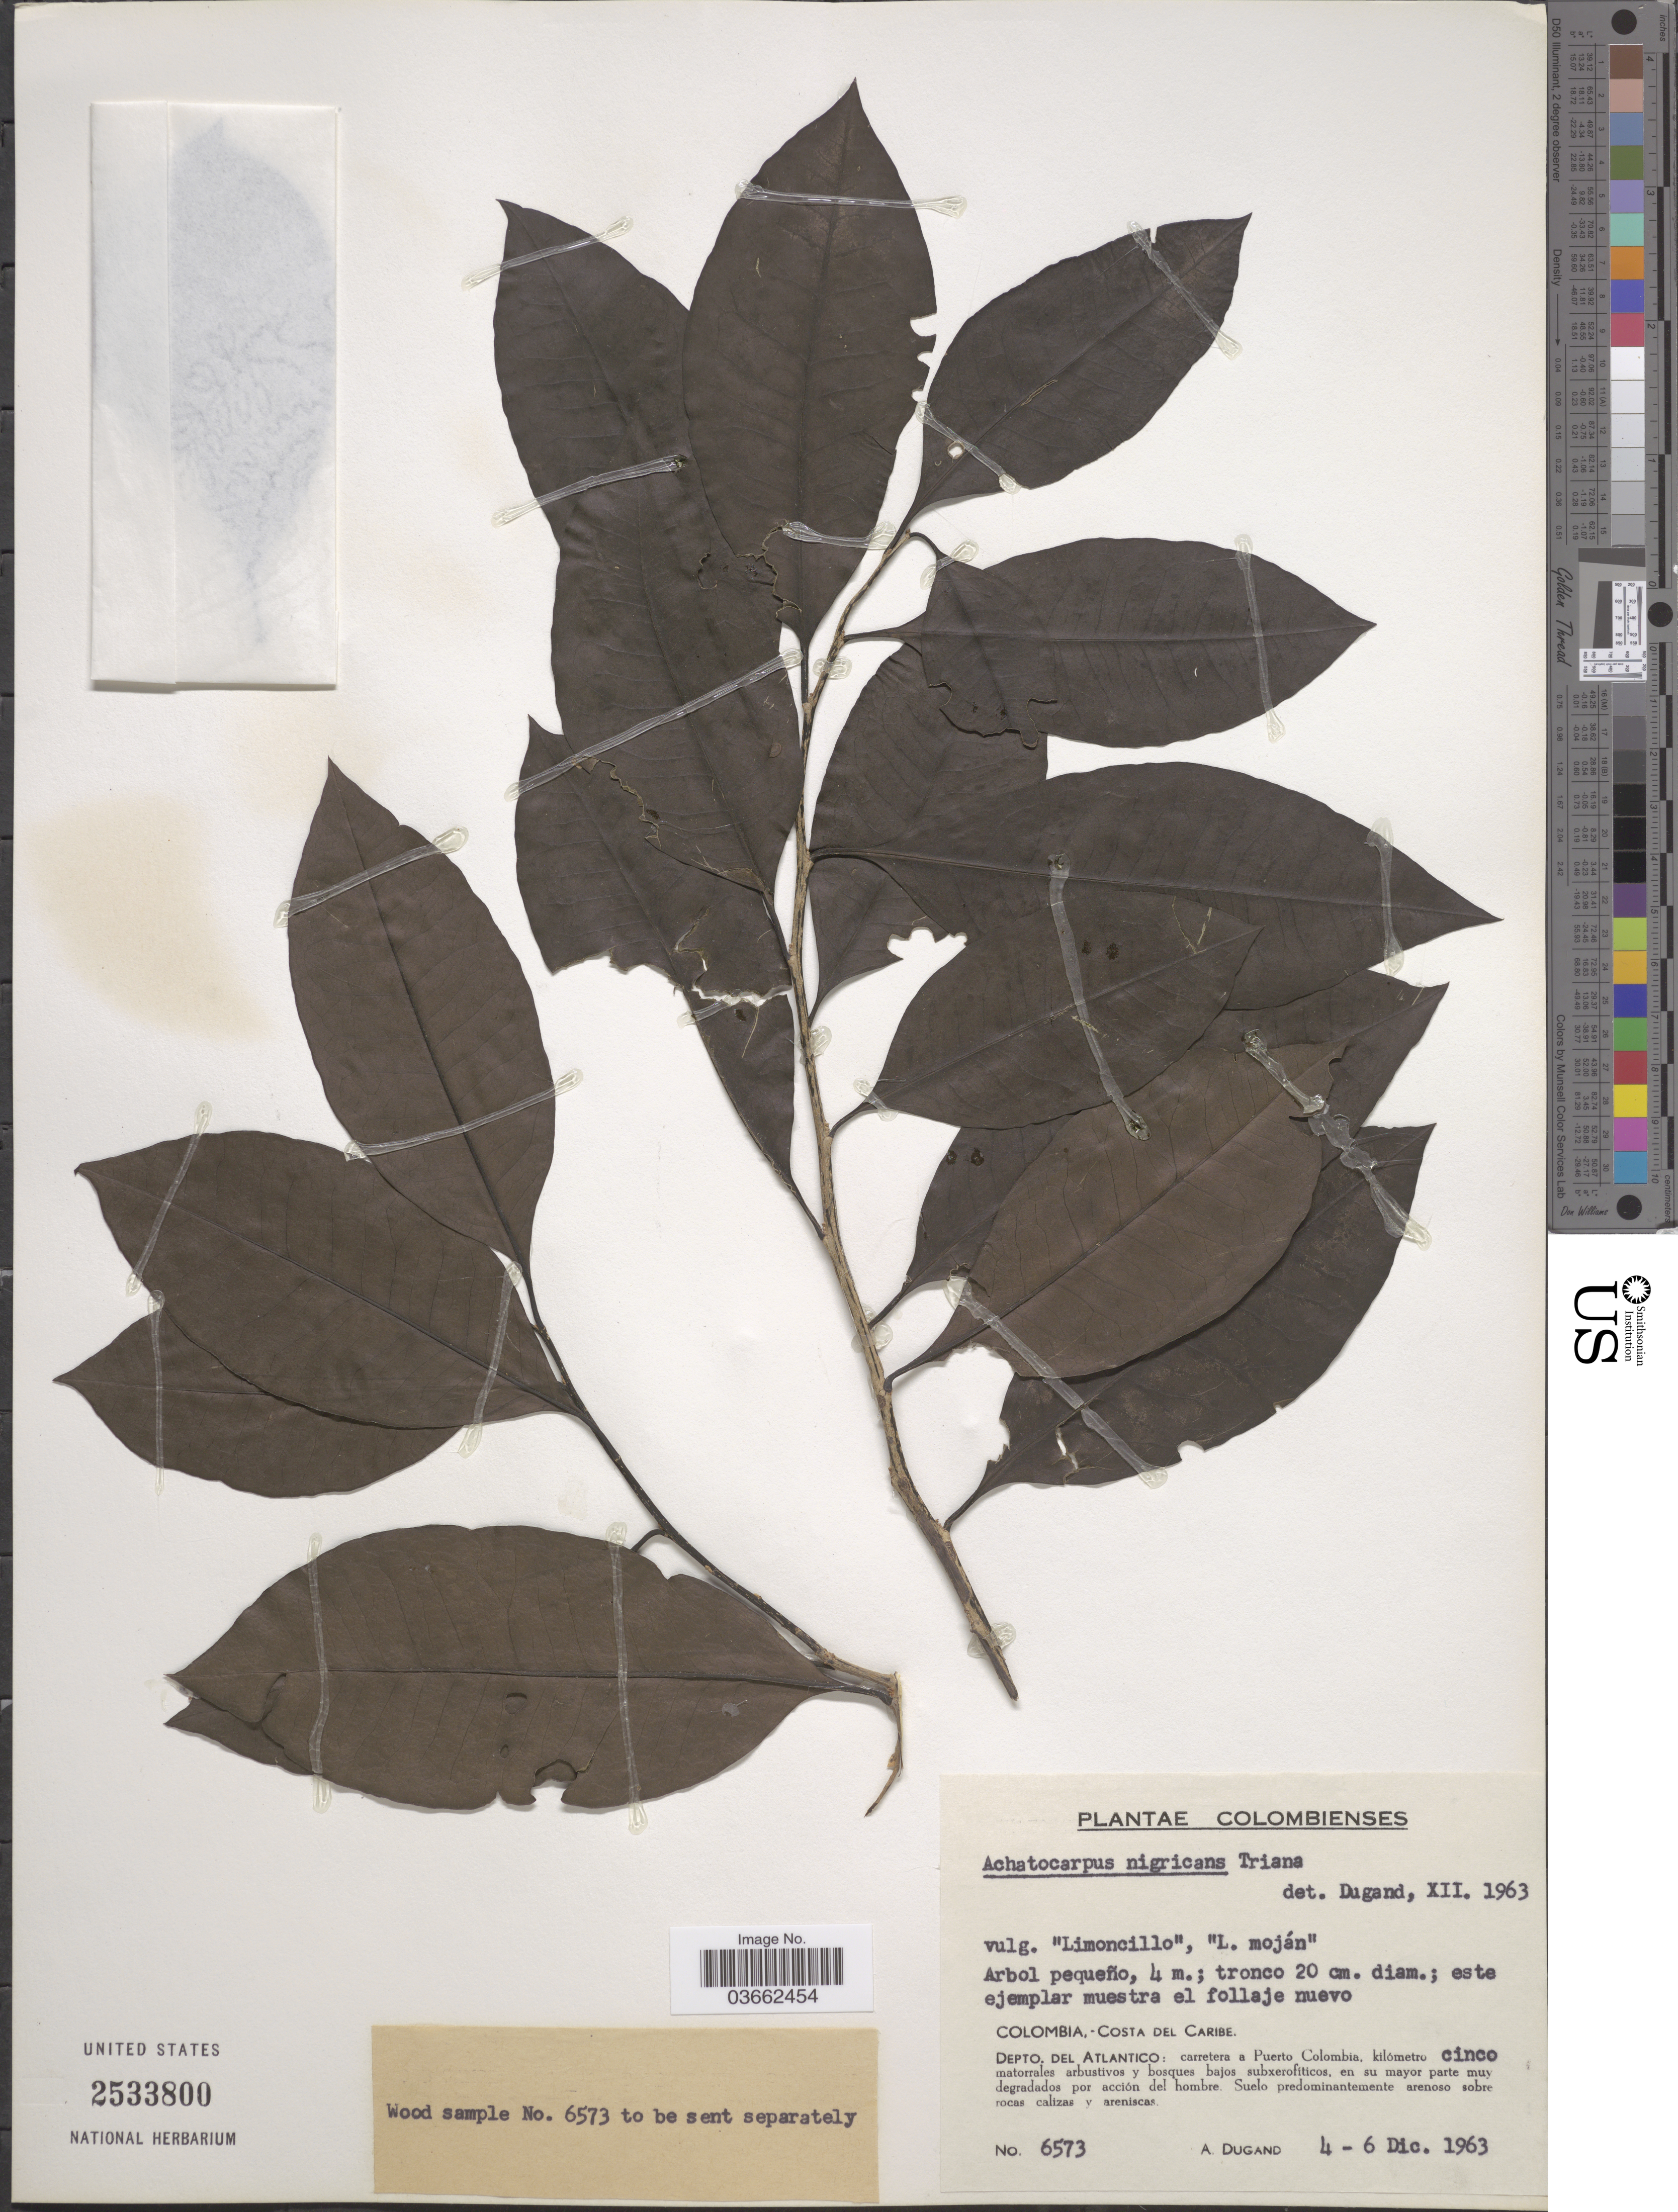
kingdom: Plantae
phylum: Tracheophyta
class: Magnoliopsida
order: Caryophyllales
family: Achatocarpaceae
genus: Achatocarpus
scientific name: Achatocarpus nigricans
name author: Triana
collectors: A. Dugand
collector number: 6573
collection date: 1963-12-04/1963-12-06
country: Colombia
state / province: Atlántico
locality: Costa del Caribe. Depto. del Atlantico: carretera a Puerto Colombia, kilómetro cinco.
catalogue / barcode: US 2533800